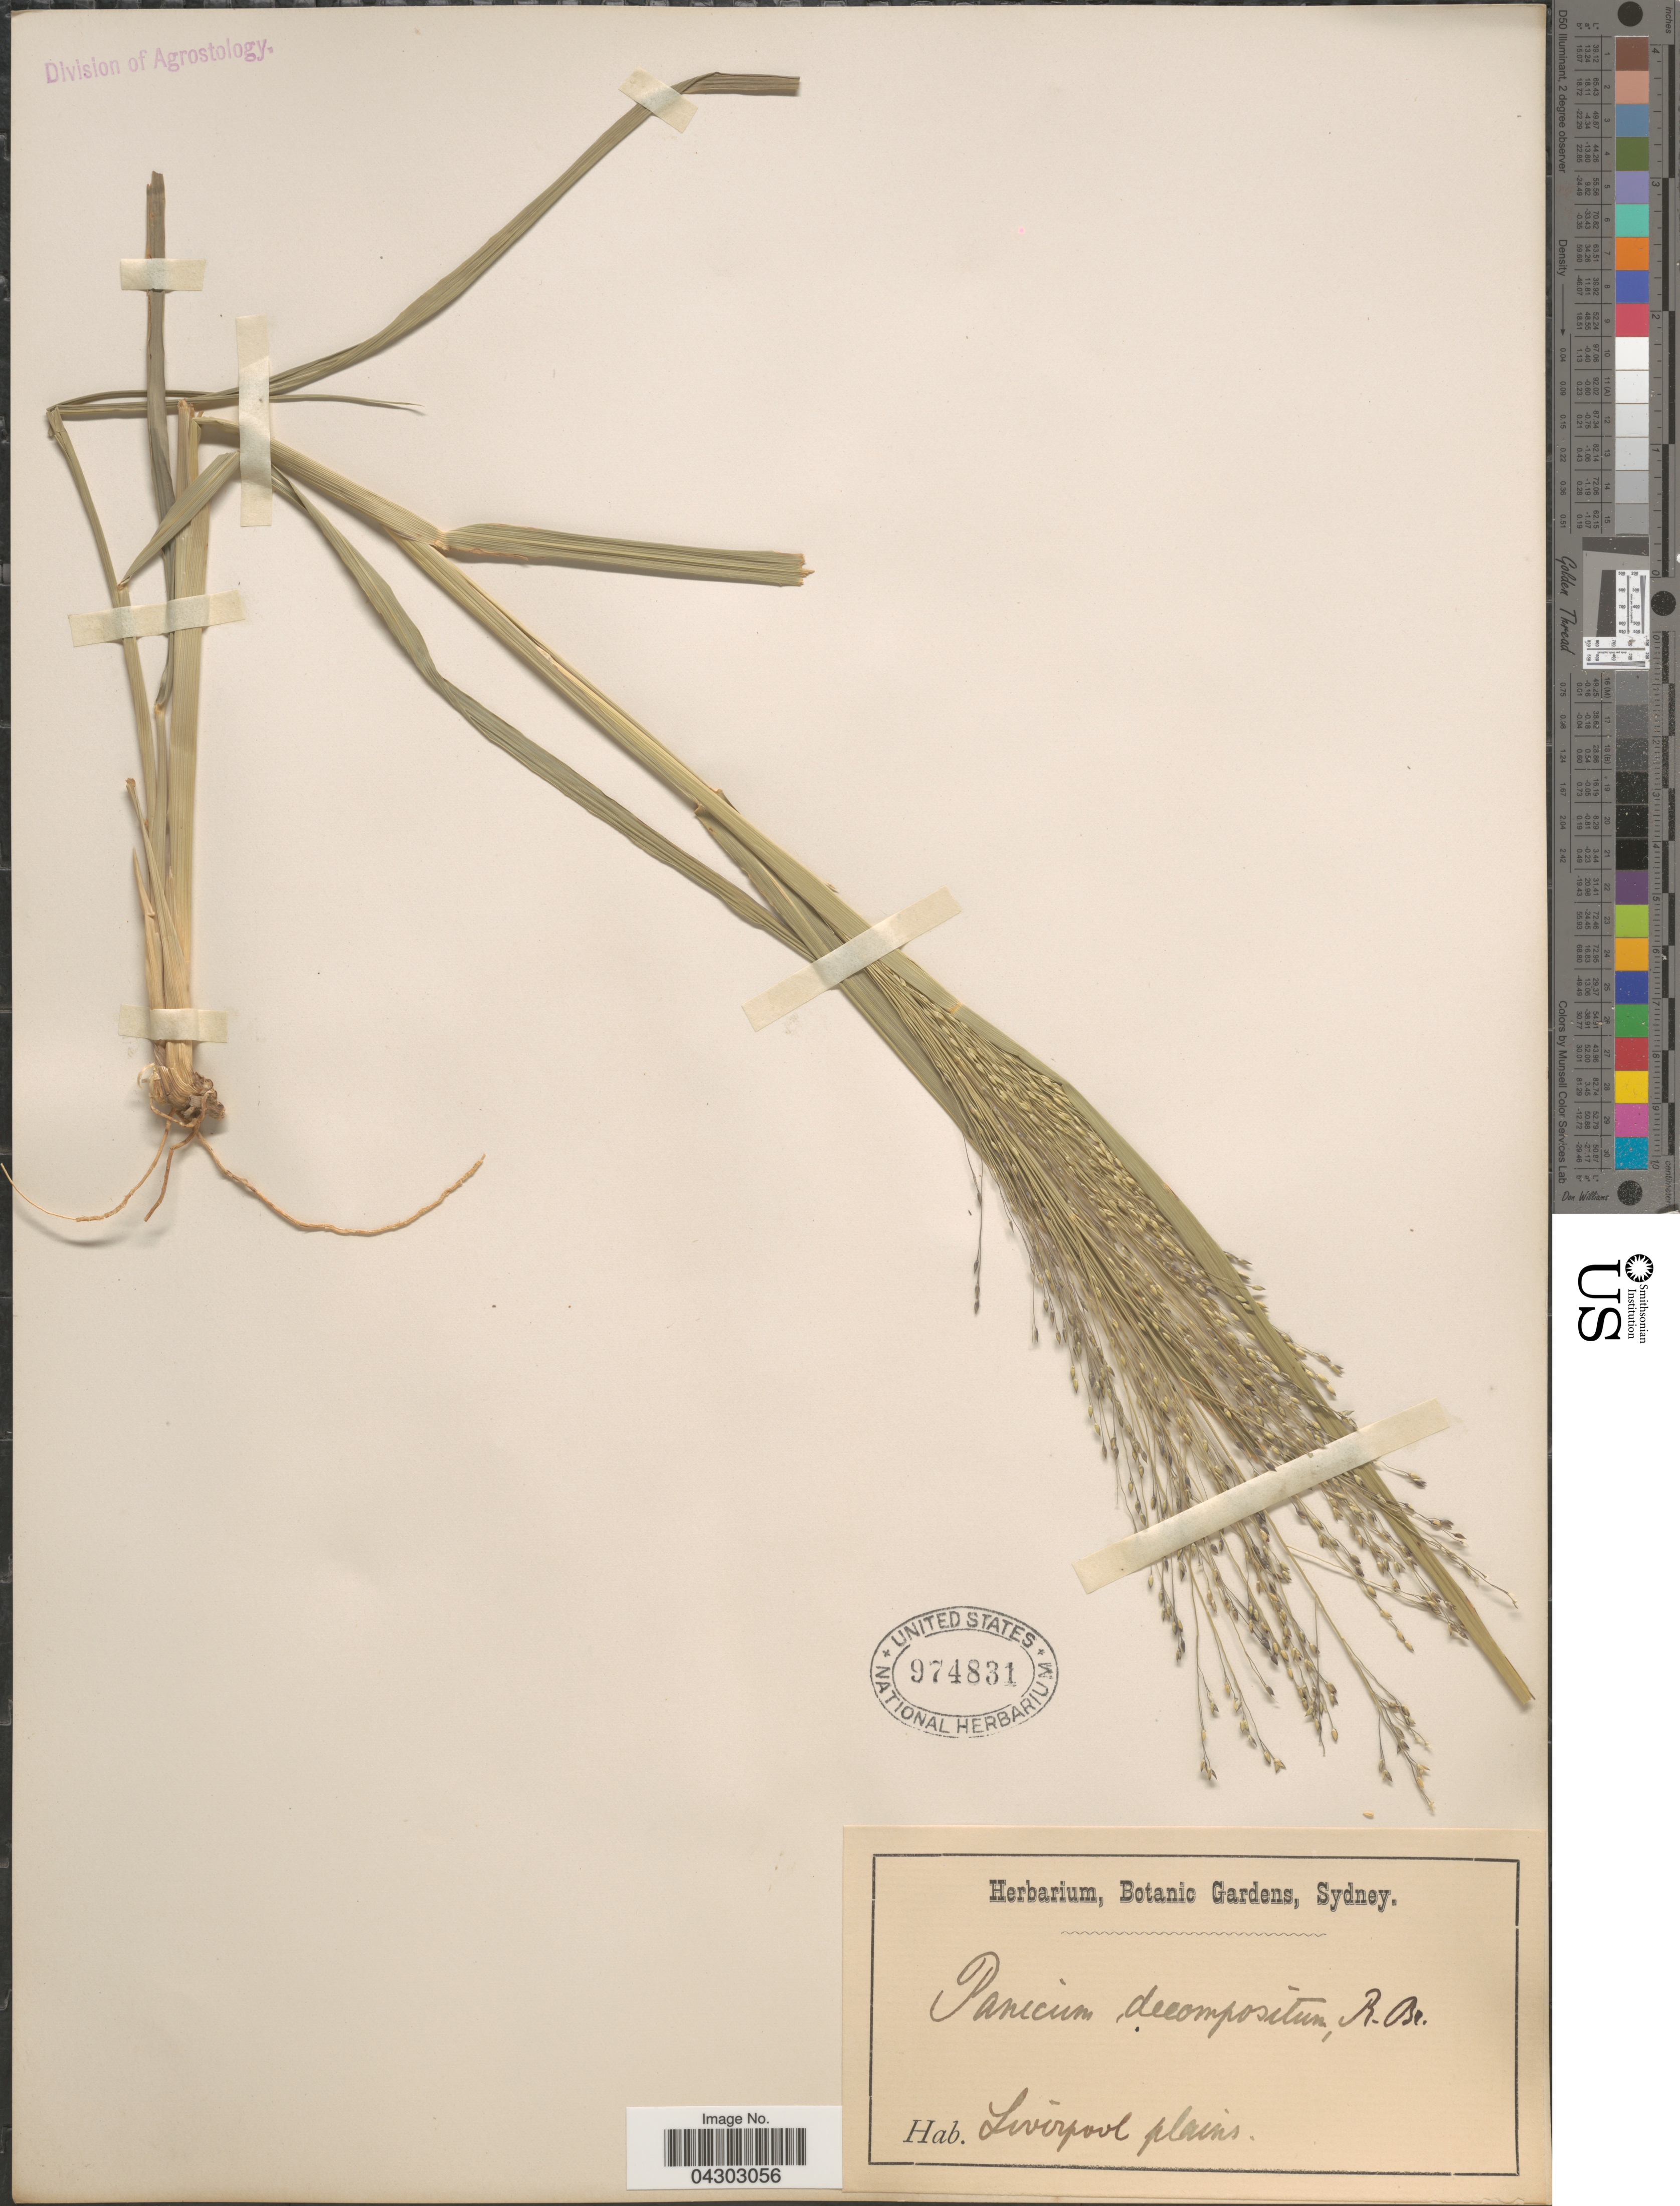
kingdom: Plantae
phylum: Tracheophyta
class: Liliopsida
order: Poales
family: Poaceae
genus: Panicum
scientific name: Panicum decompositum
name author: R. Br.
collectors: ex Herb. Bot. Gard. Sydney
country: Australia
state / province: New South Wales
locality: Liverpool plains.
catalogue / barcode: US 974831